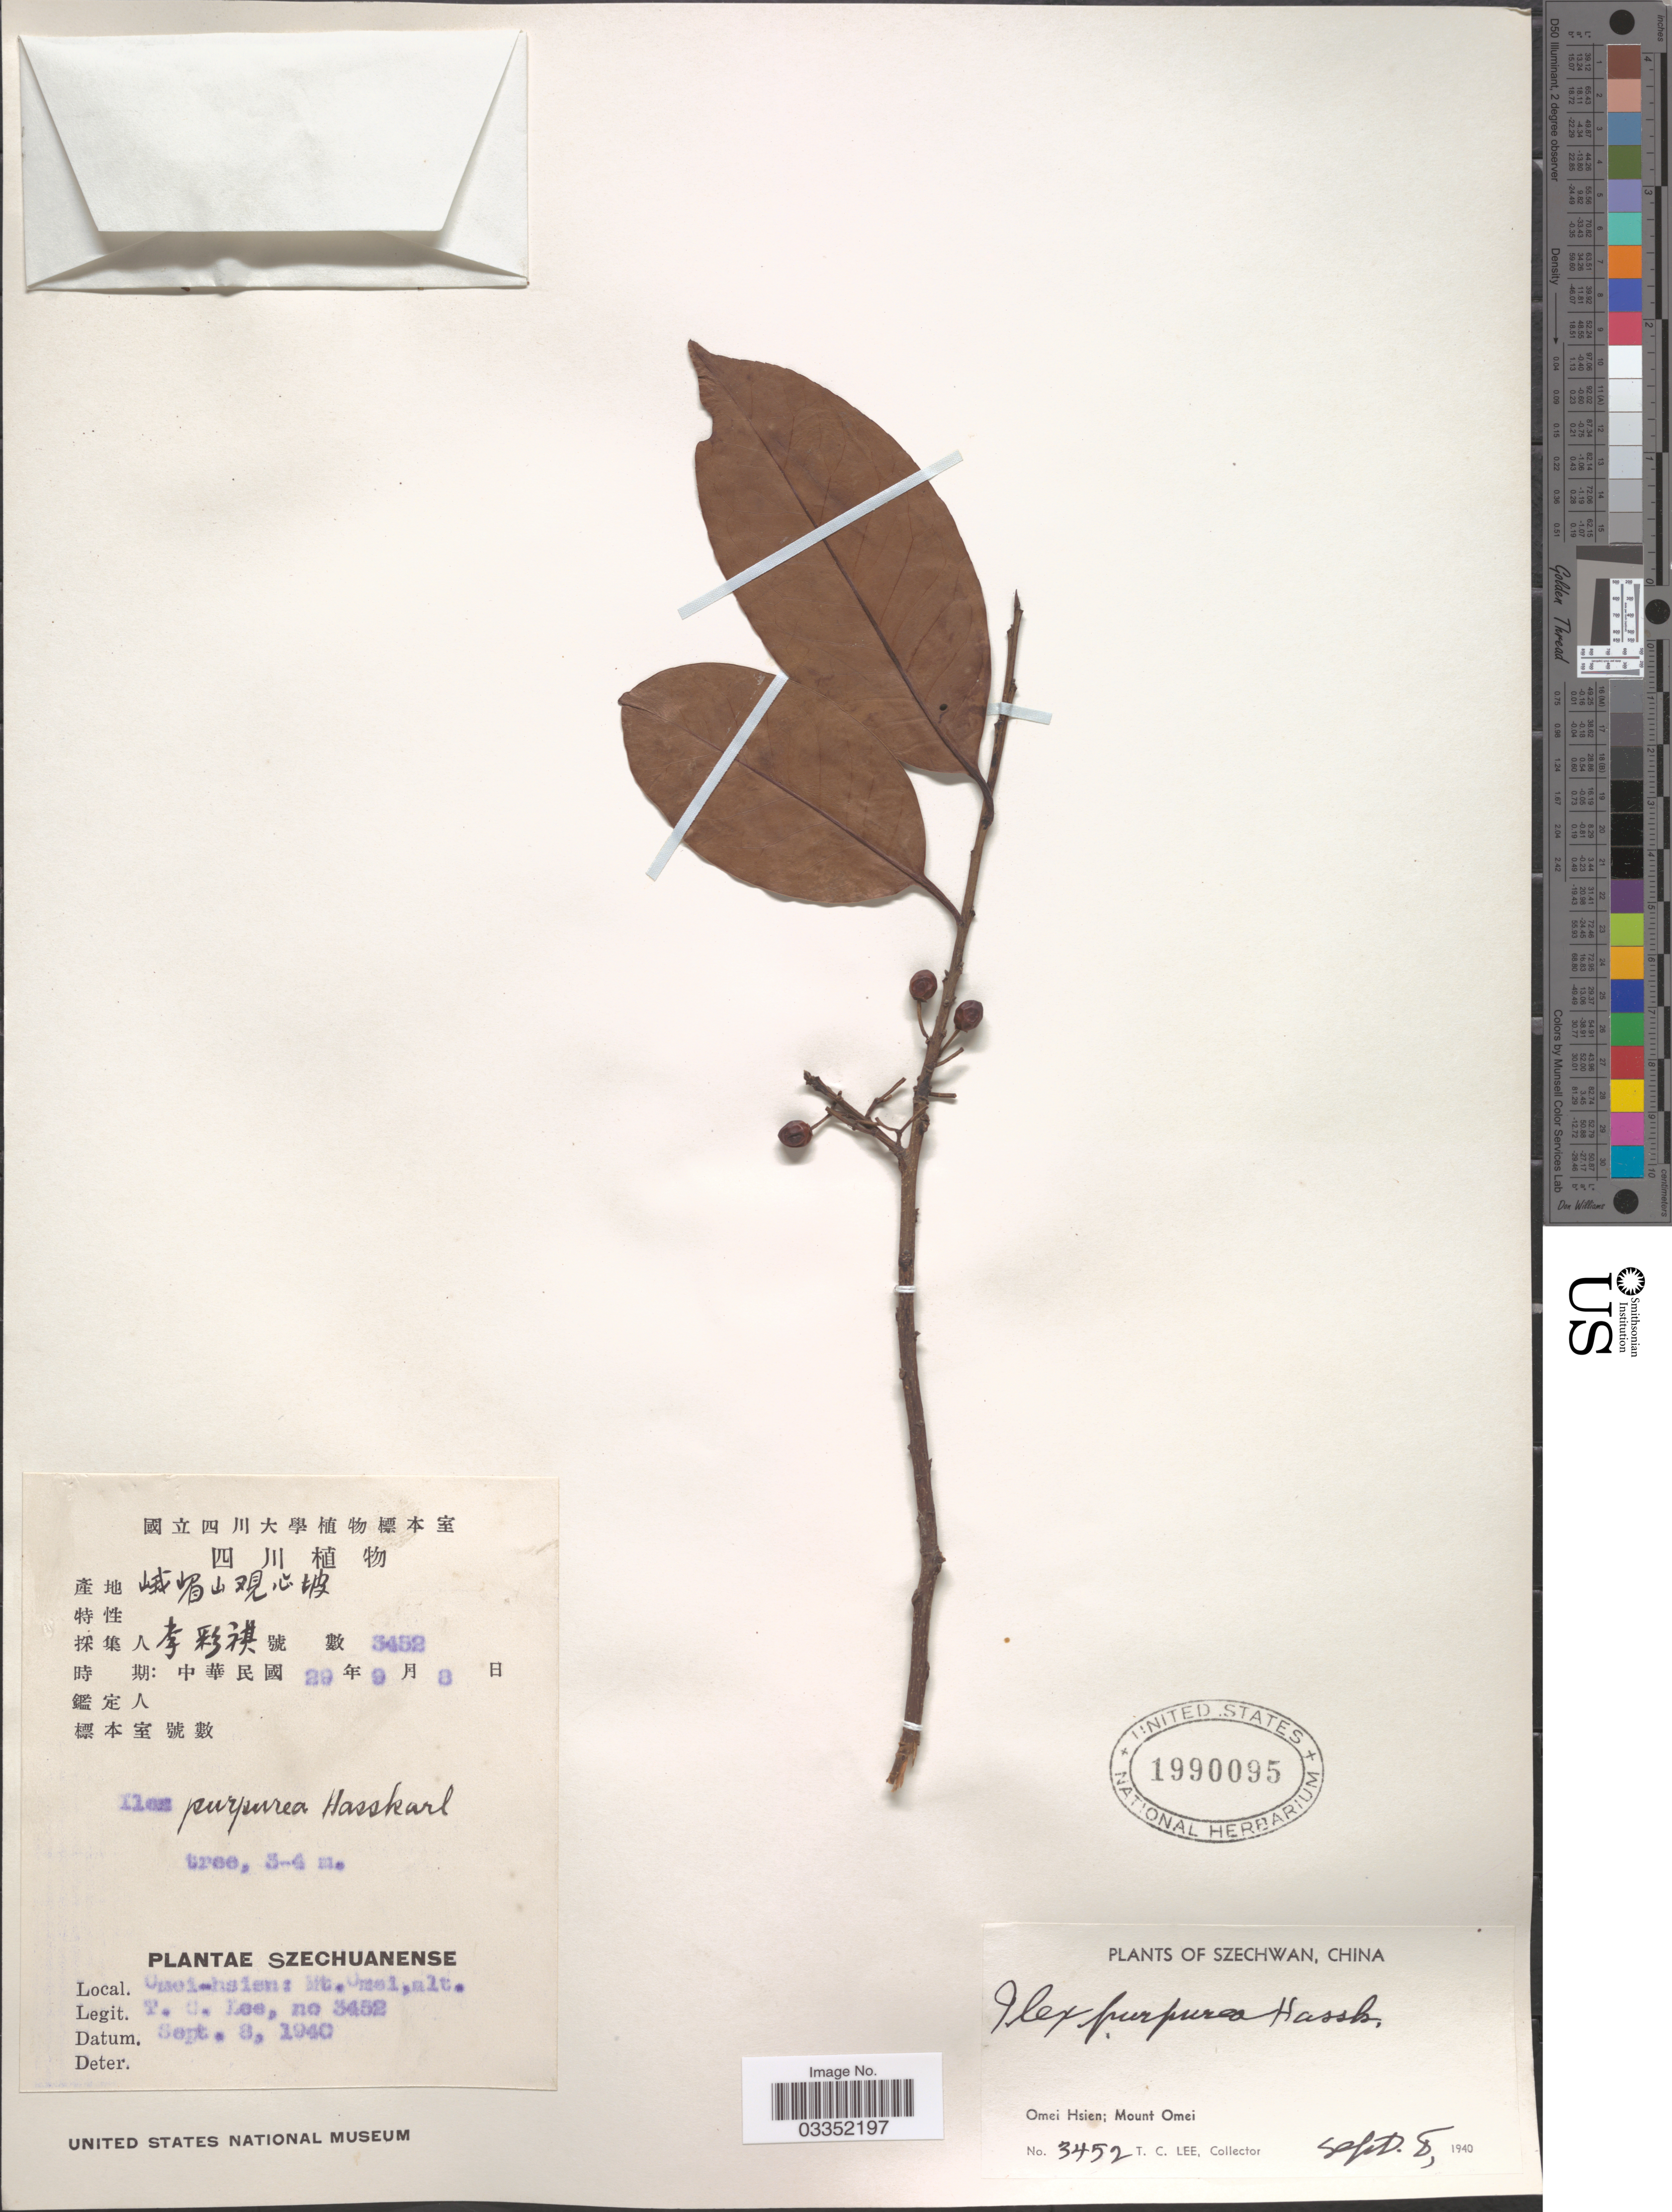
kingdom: Plantae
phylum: Tracheophyta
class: Magnoliopsida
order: Aquifoliales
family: Aquifoliaceae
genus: Ilex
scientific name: Ilex purpurea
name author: Hassk.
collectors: T. Lee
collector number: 3452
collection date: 1940-09-08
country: China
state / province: Sichuan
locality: Szechwan, Omei Hsien: Mount Omei.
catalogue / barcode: US 1990095